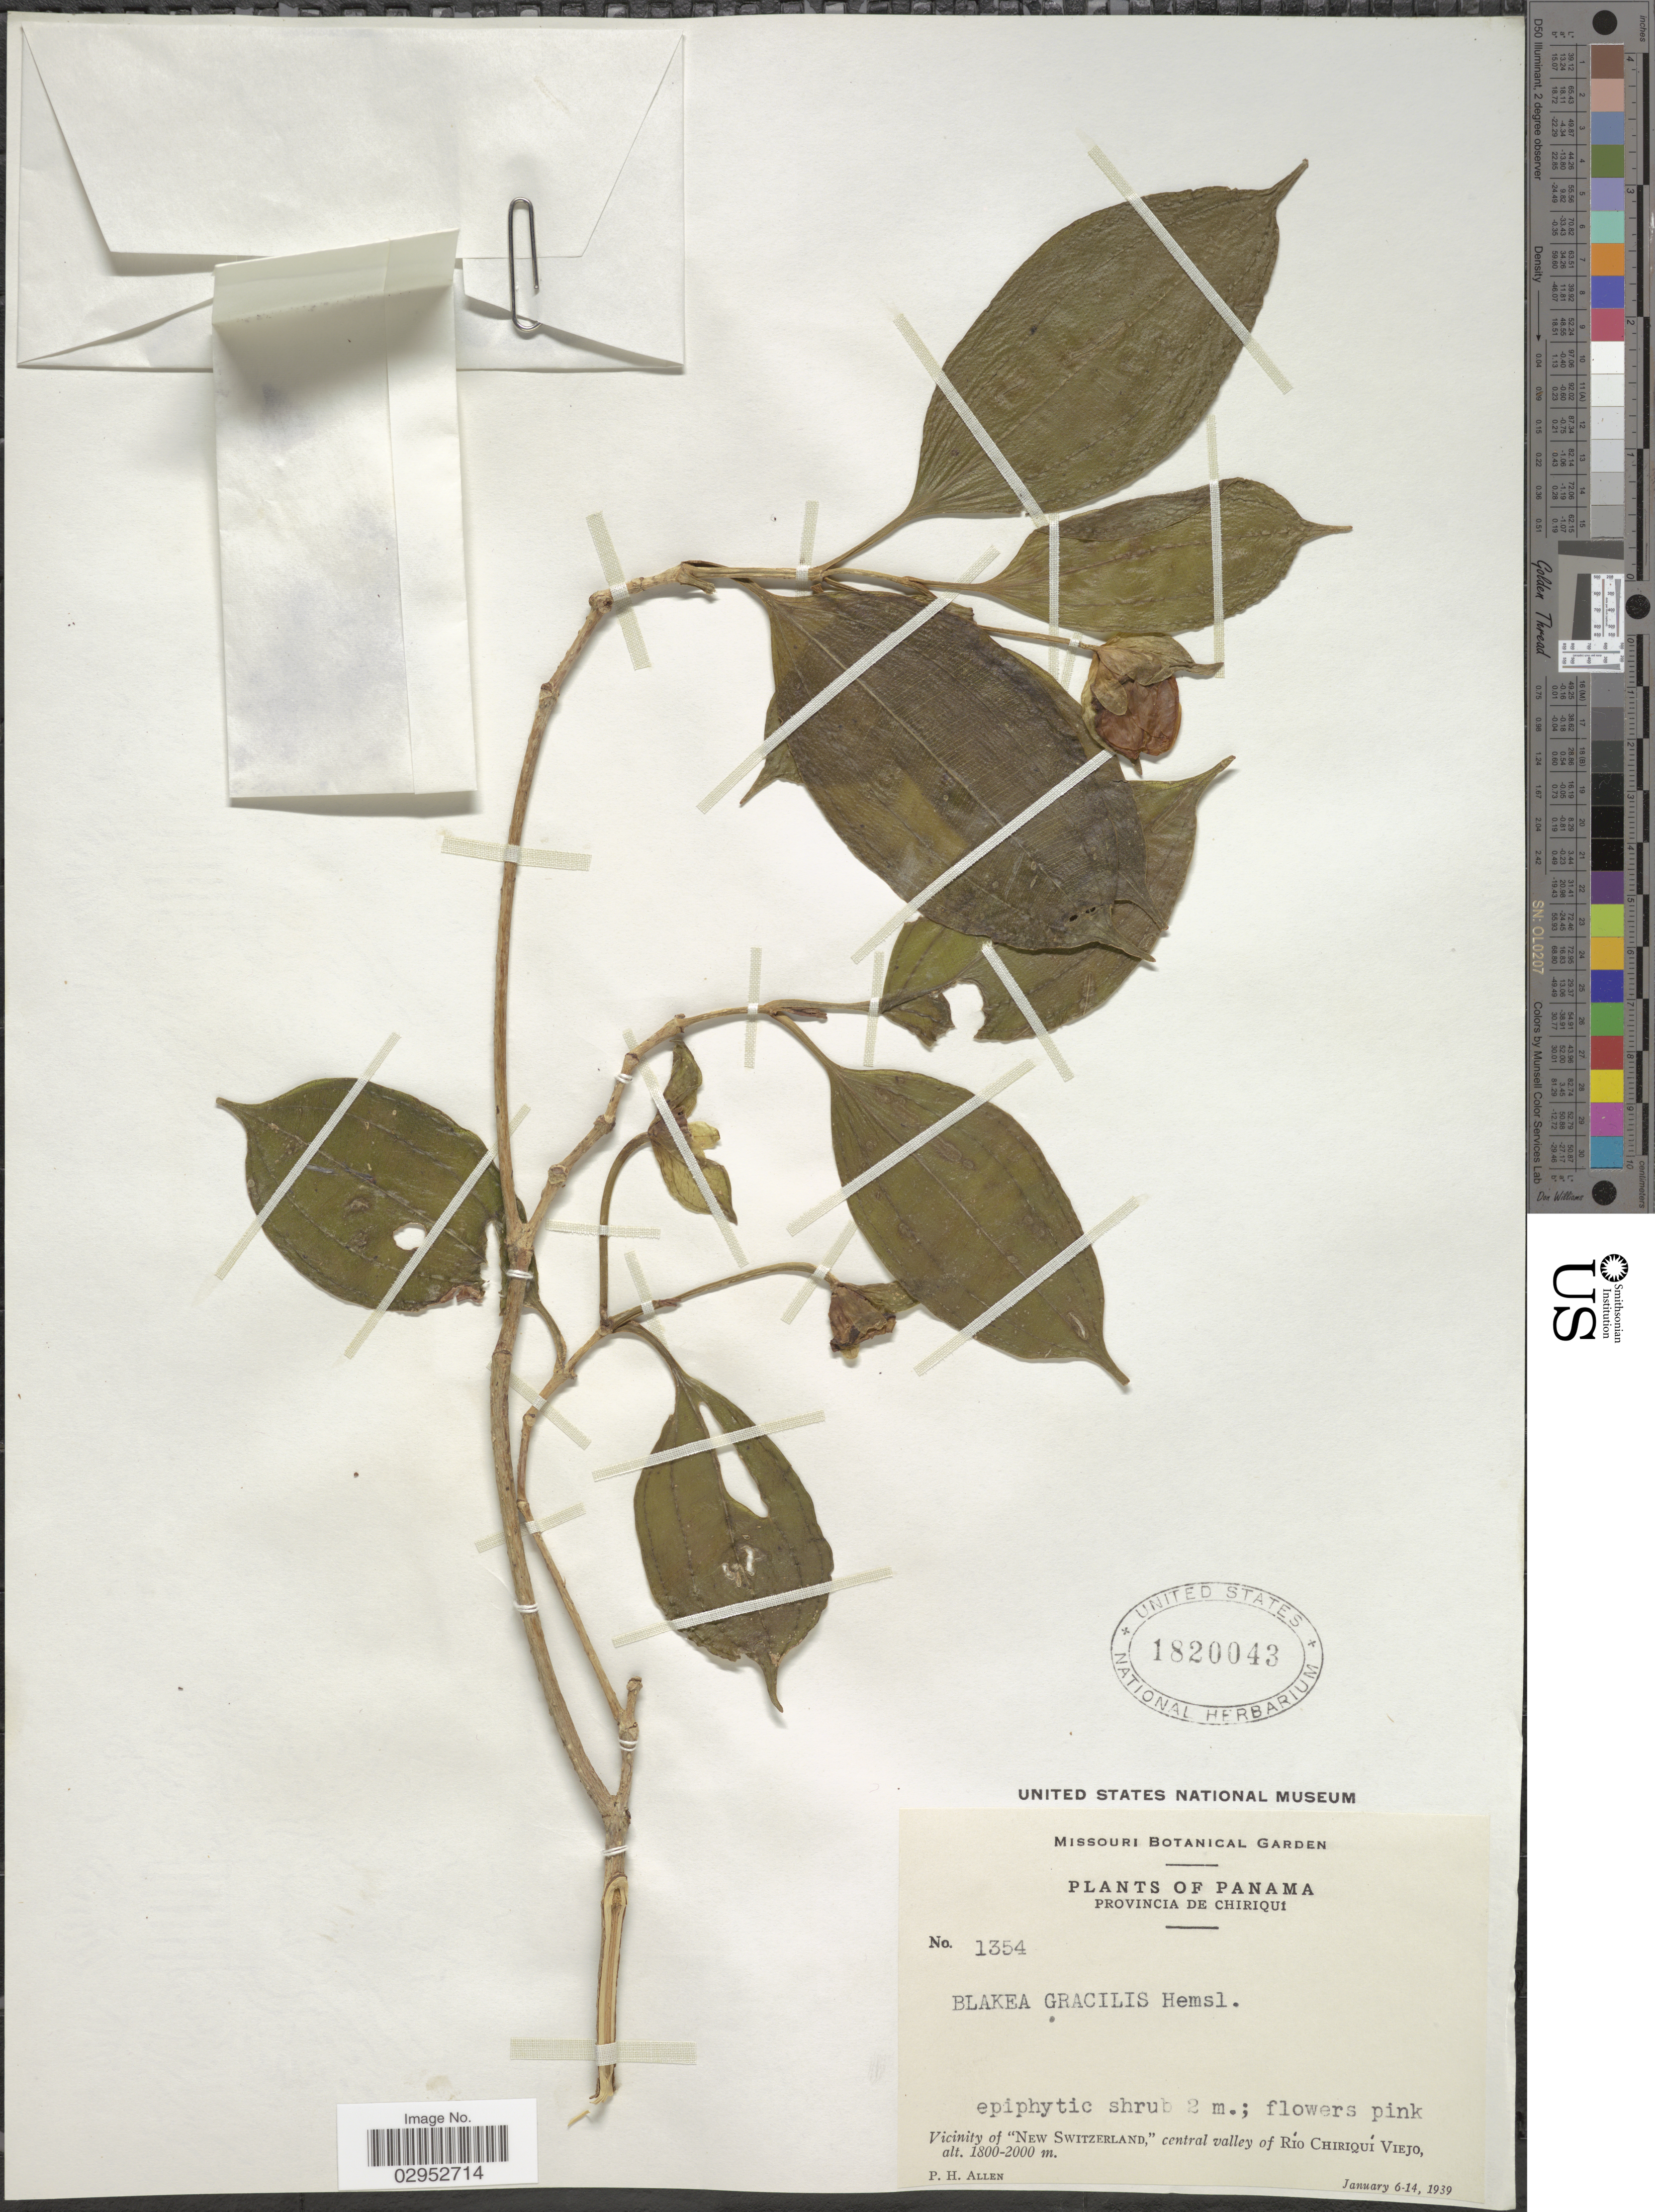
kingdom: Plantae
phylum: Tracheophyta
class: Magnoliopsida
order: Myrtales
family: Melastomataceae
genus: Blakea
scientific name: Blakea gracilis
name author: Hemsl.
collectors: P. H. Allen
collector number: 1354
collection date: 1939-01-06/1939-01-14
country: Panama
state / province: Chiriqui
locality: Provincia de Chiriqui. Vicinity of "New Switzerland", central valley of Río Chiriquí Viejo.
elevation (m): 1800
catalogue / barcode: US 1820043